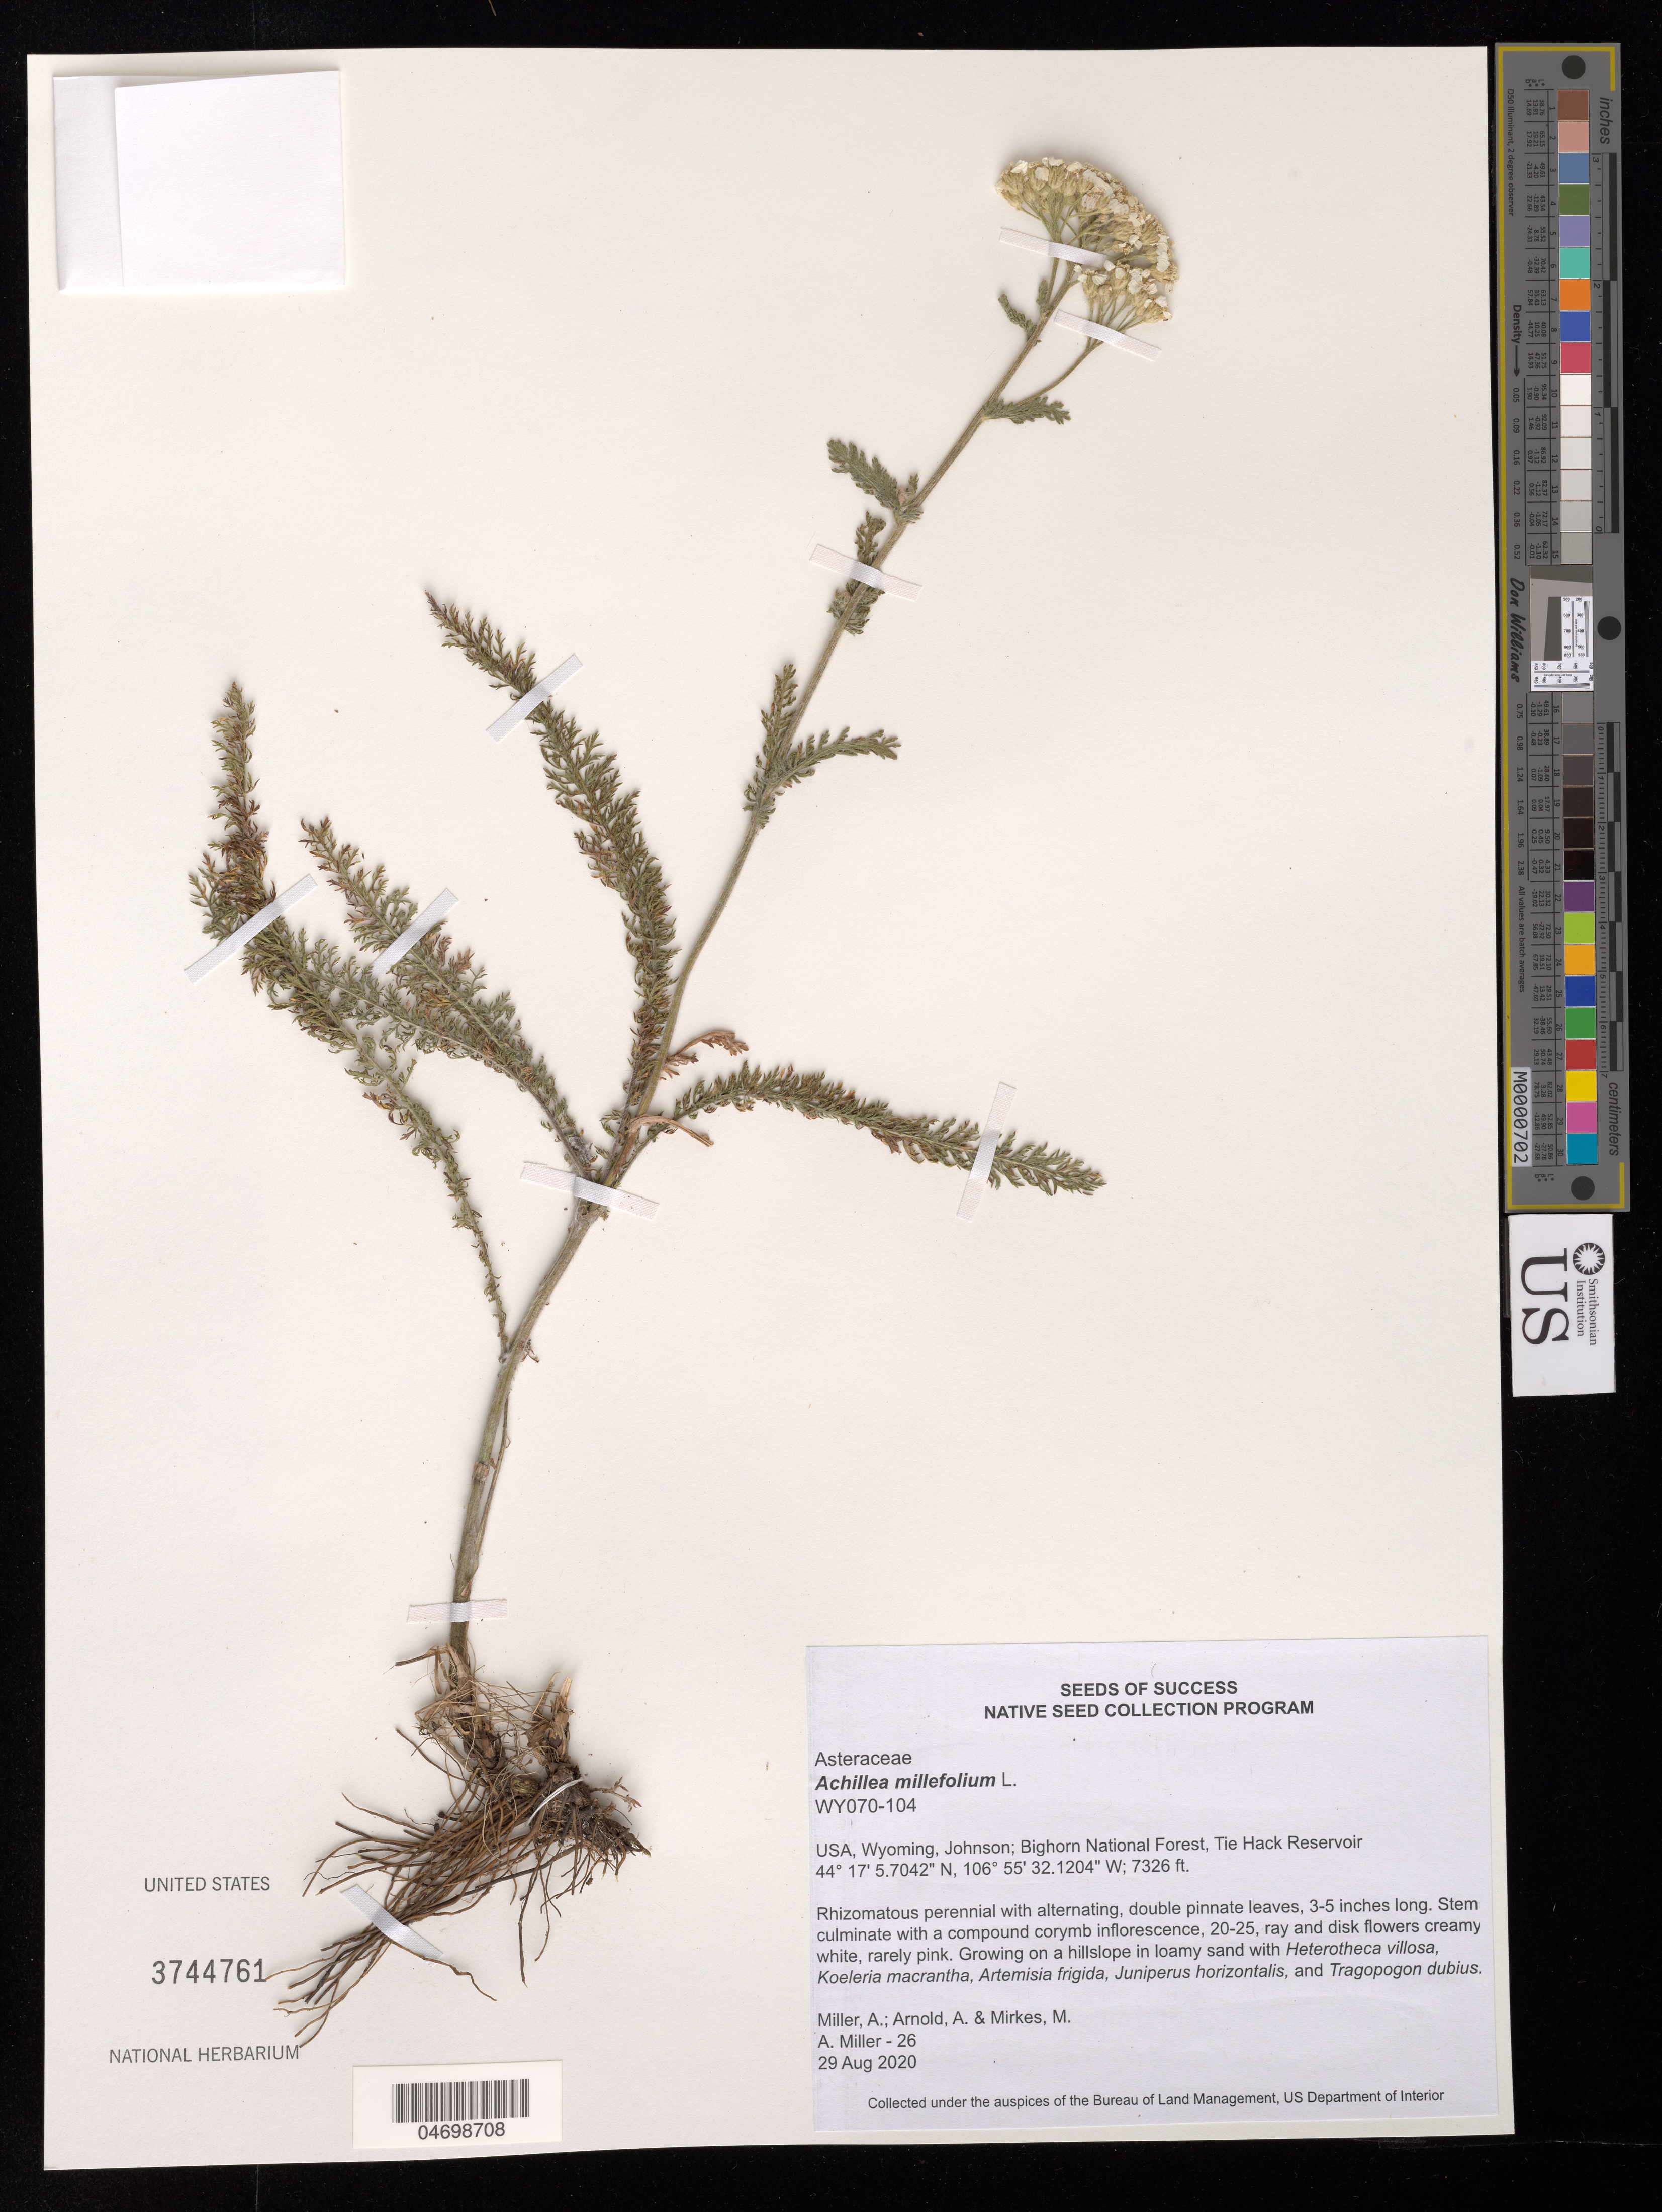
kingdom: Plantae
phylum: Tracheophyta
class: Magnoliopsida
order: Asterales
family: Asteraceae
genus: Achillea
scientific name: Achillea millefolium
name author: L.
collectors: A. Miller, A. Arnold & M. Mirkes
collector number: WY070-104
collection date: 2020-08-29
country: United States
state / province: Wyoming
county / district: Johnson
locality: Bighorn National Forest. Tie Hack Reservoir.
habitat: Hillslope, loamy sand. With Koeleria macrantha, Artemisia frigida, Juniperus horizontalis, Tragopogon dubius.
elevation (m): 2233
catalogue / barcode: US 3744761